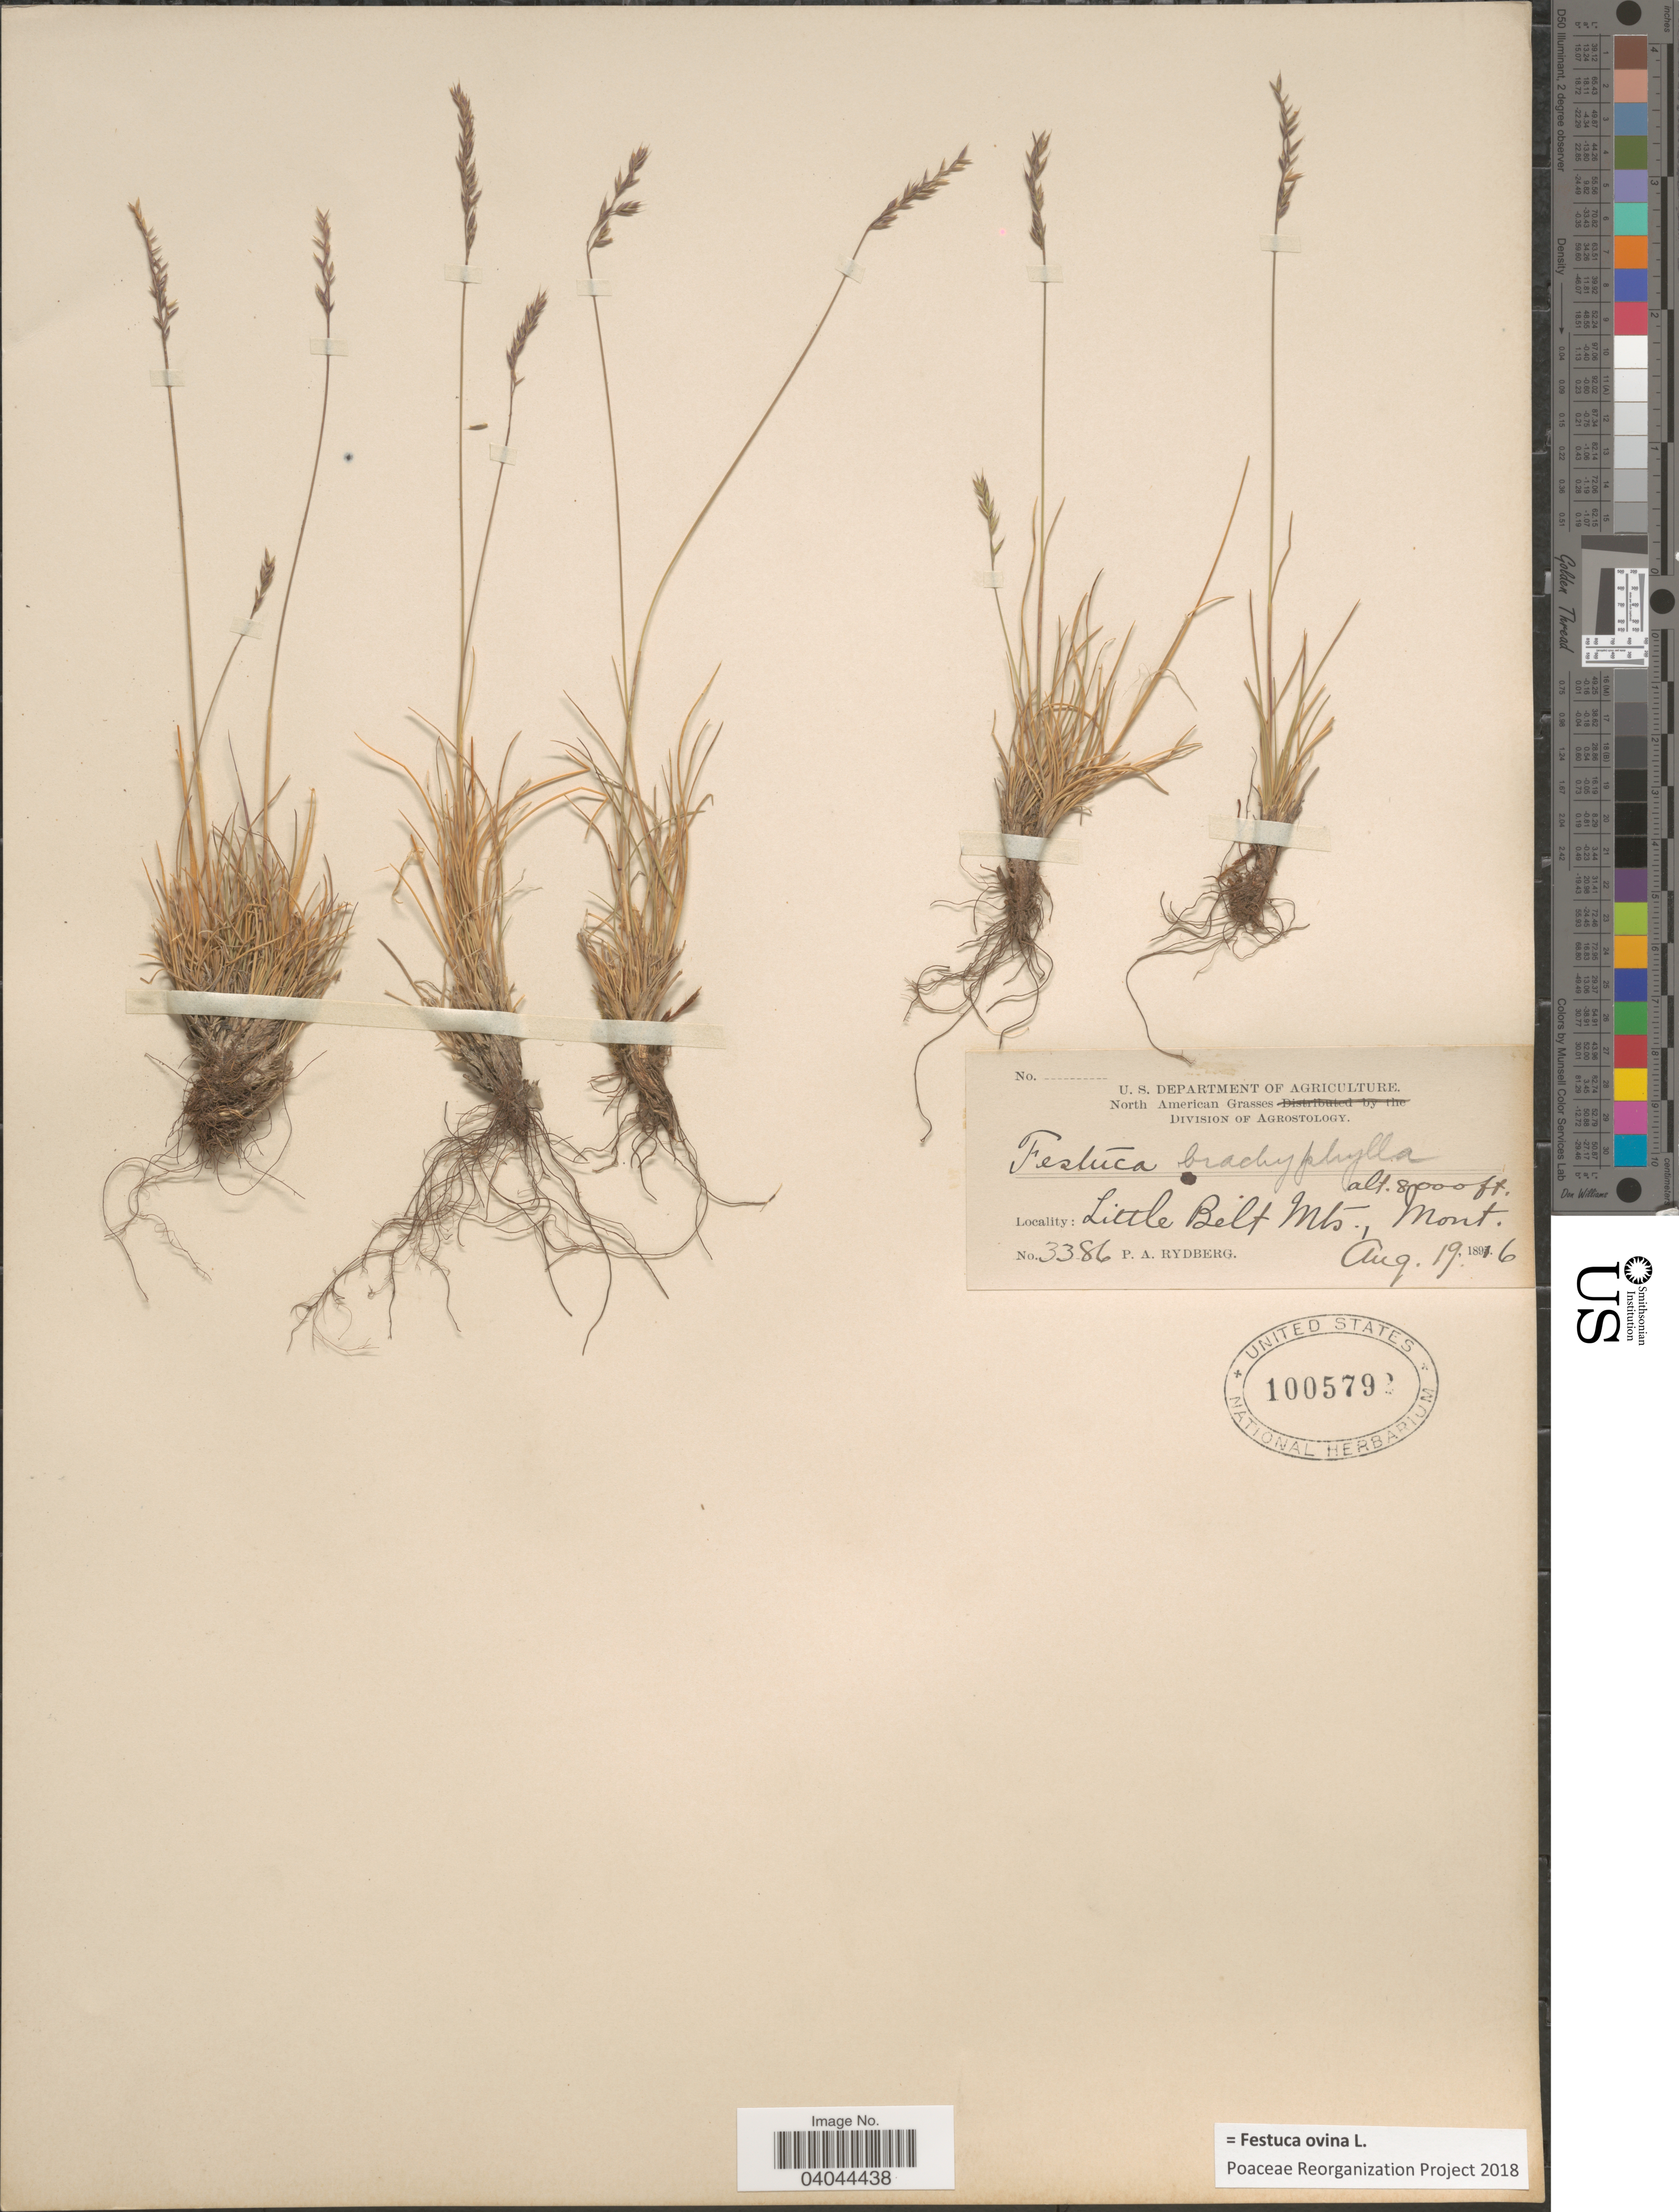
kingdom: Plantae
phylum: Tracheophyta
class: Liliopsida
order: Poales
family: Poaceae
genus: Festuca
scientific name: Festuca ovina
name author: L.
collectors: P. A. Rydberg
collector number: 3386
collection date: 1896-08-19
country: United States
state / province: Montana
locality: Little Belt Mts.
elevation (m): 2438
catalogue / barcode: US 1005792